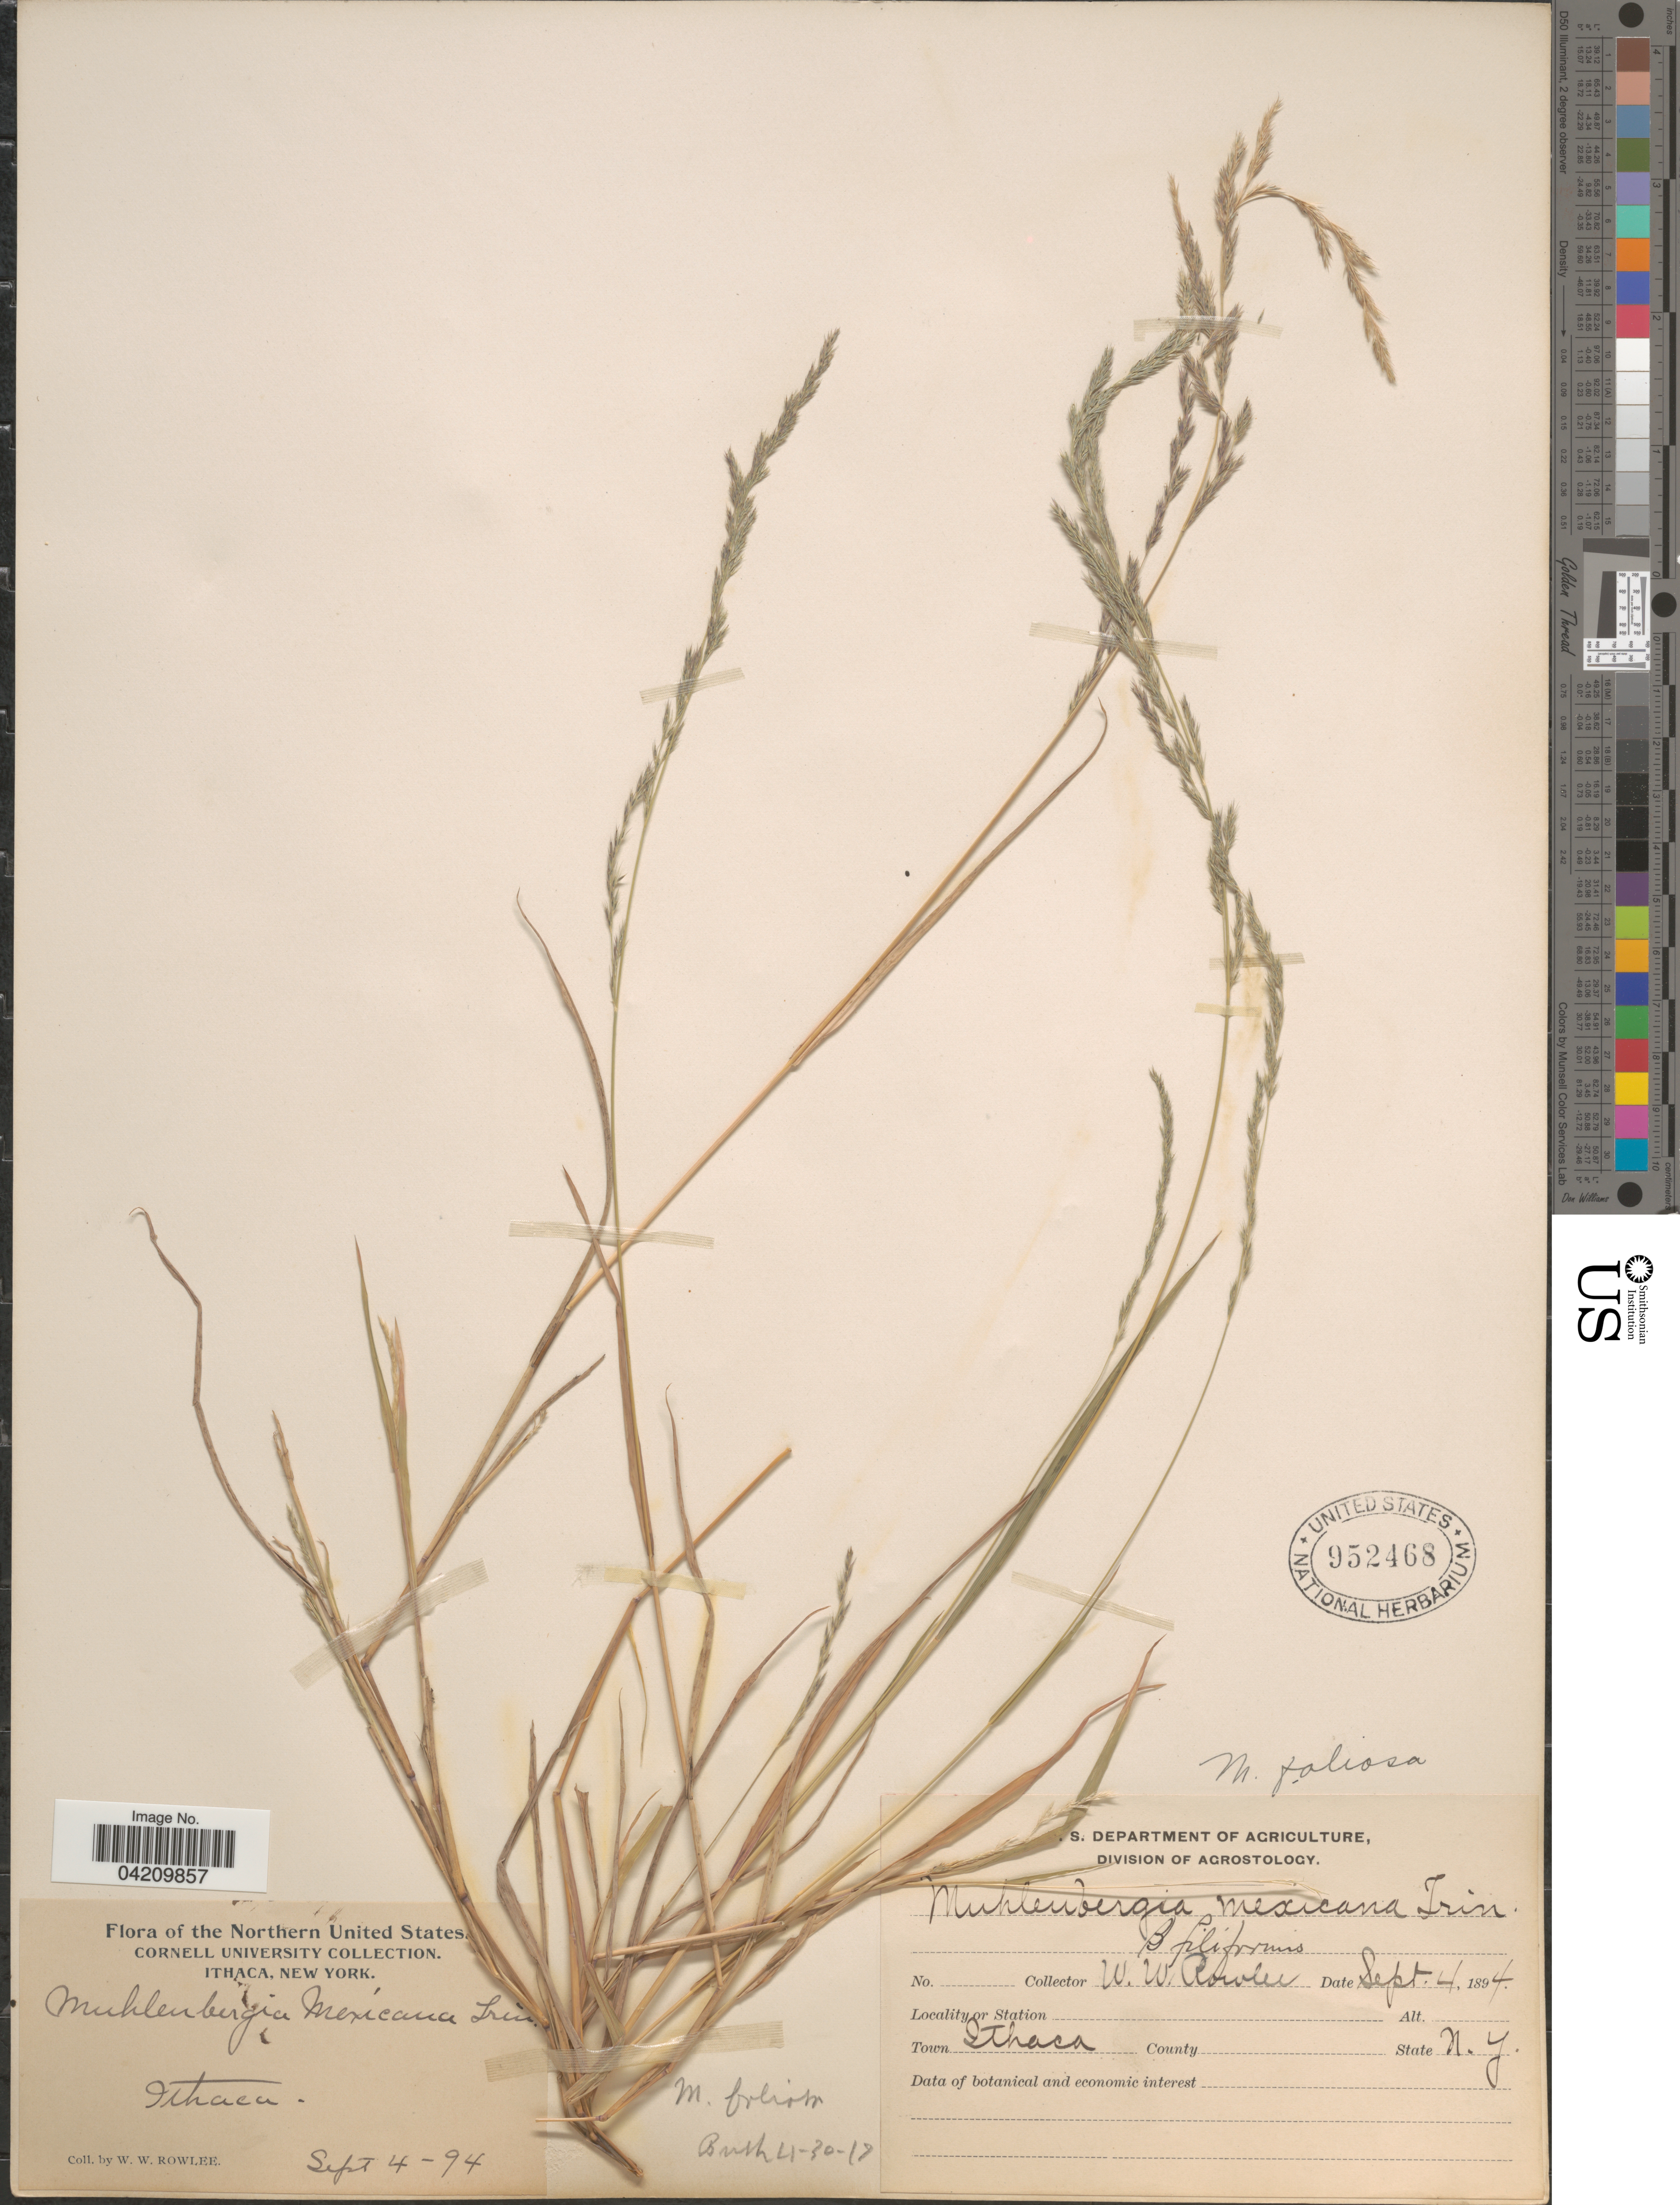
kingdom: Plantae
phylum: Tracheophyta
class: Liliopsida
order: Poales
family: Poaceae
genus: Muhlenbergia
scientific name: Muhlenbergia mexicana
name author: (L.) Trin.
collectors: W. W. Rowlee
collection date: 1894-09-04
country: United States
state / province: New York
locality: Northern United States. Town Ithaca.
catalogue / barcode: US 952468